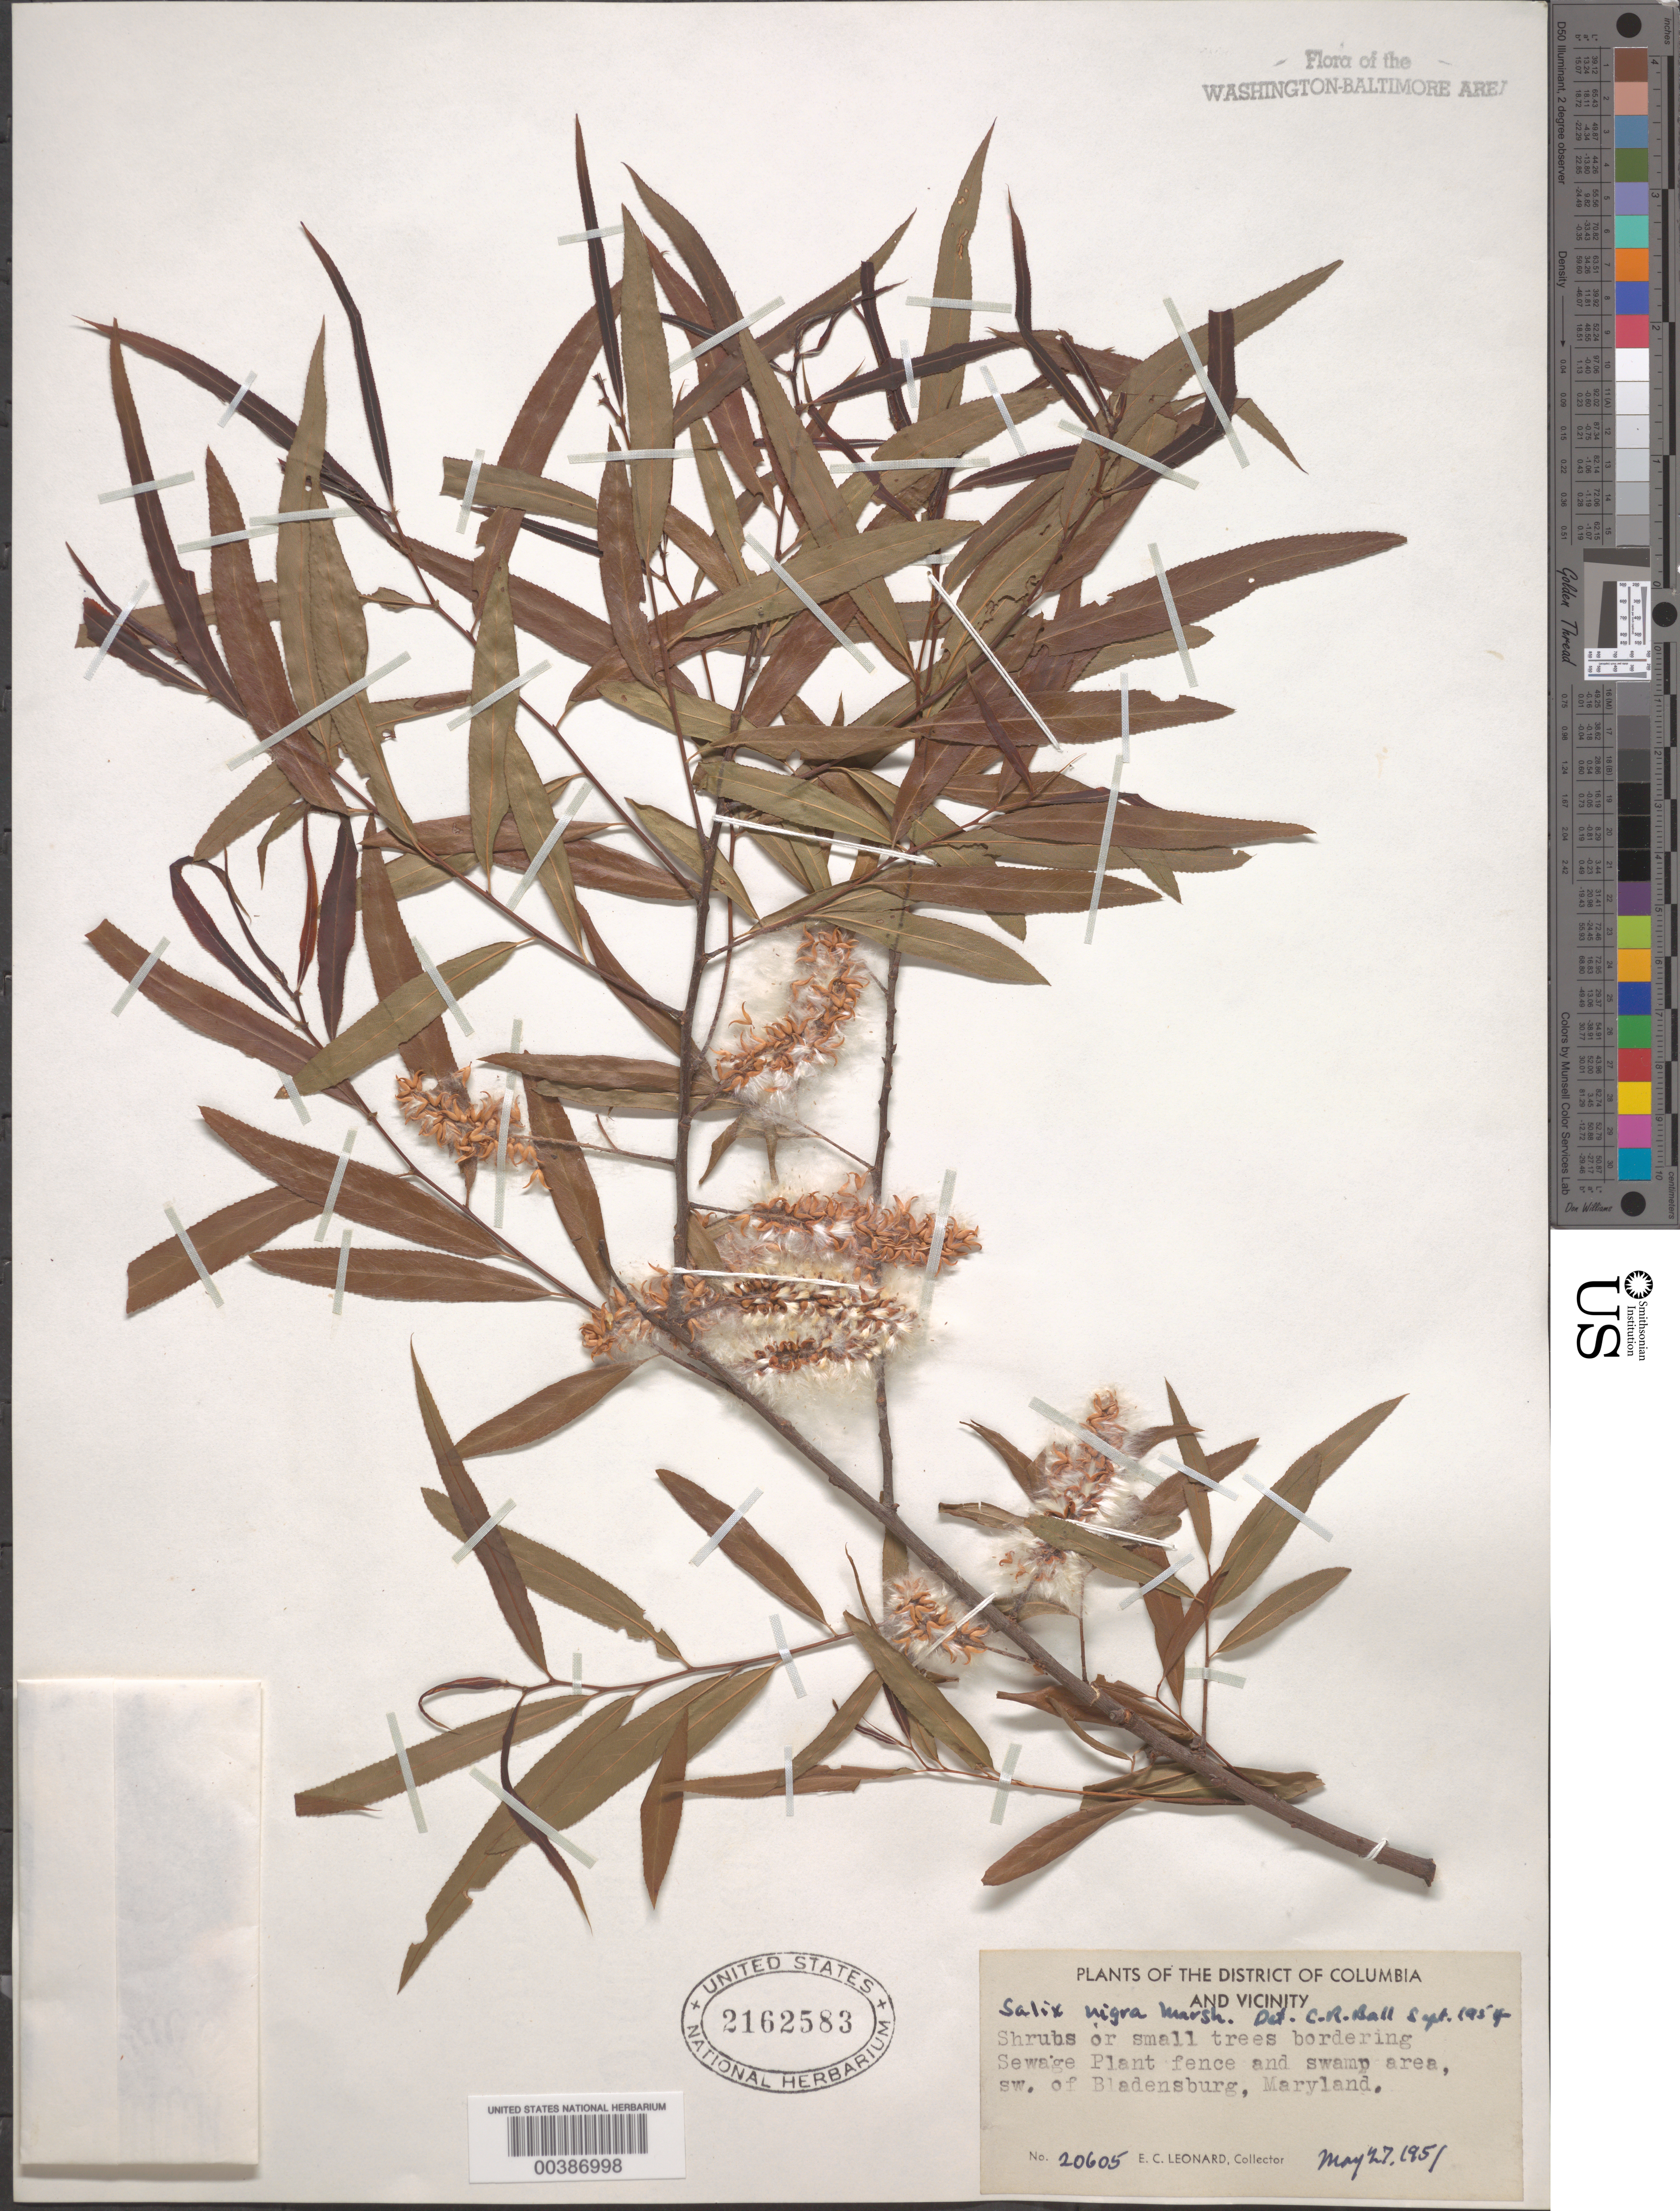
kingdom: Plantae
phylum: Tracheophyta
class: Magnoliopsida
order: Malpighiales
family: Salicaceae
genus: Salix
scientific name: Salix nigra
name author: Marshall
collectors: E. C. Leonard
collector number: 20605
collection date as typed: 27 May 1951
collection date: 1951-05-27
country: United States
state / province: Maryland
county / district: Prince George's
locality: Sewage Plant, southwest of Bladensburg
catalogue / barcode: US 2162583